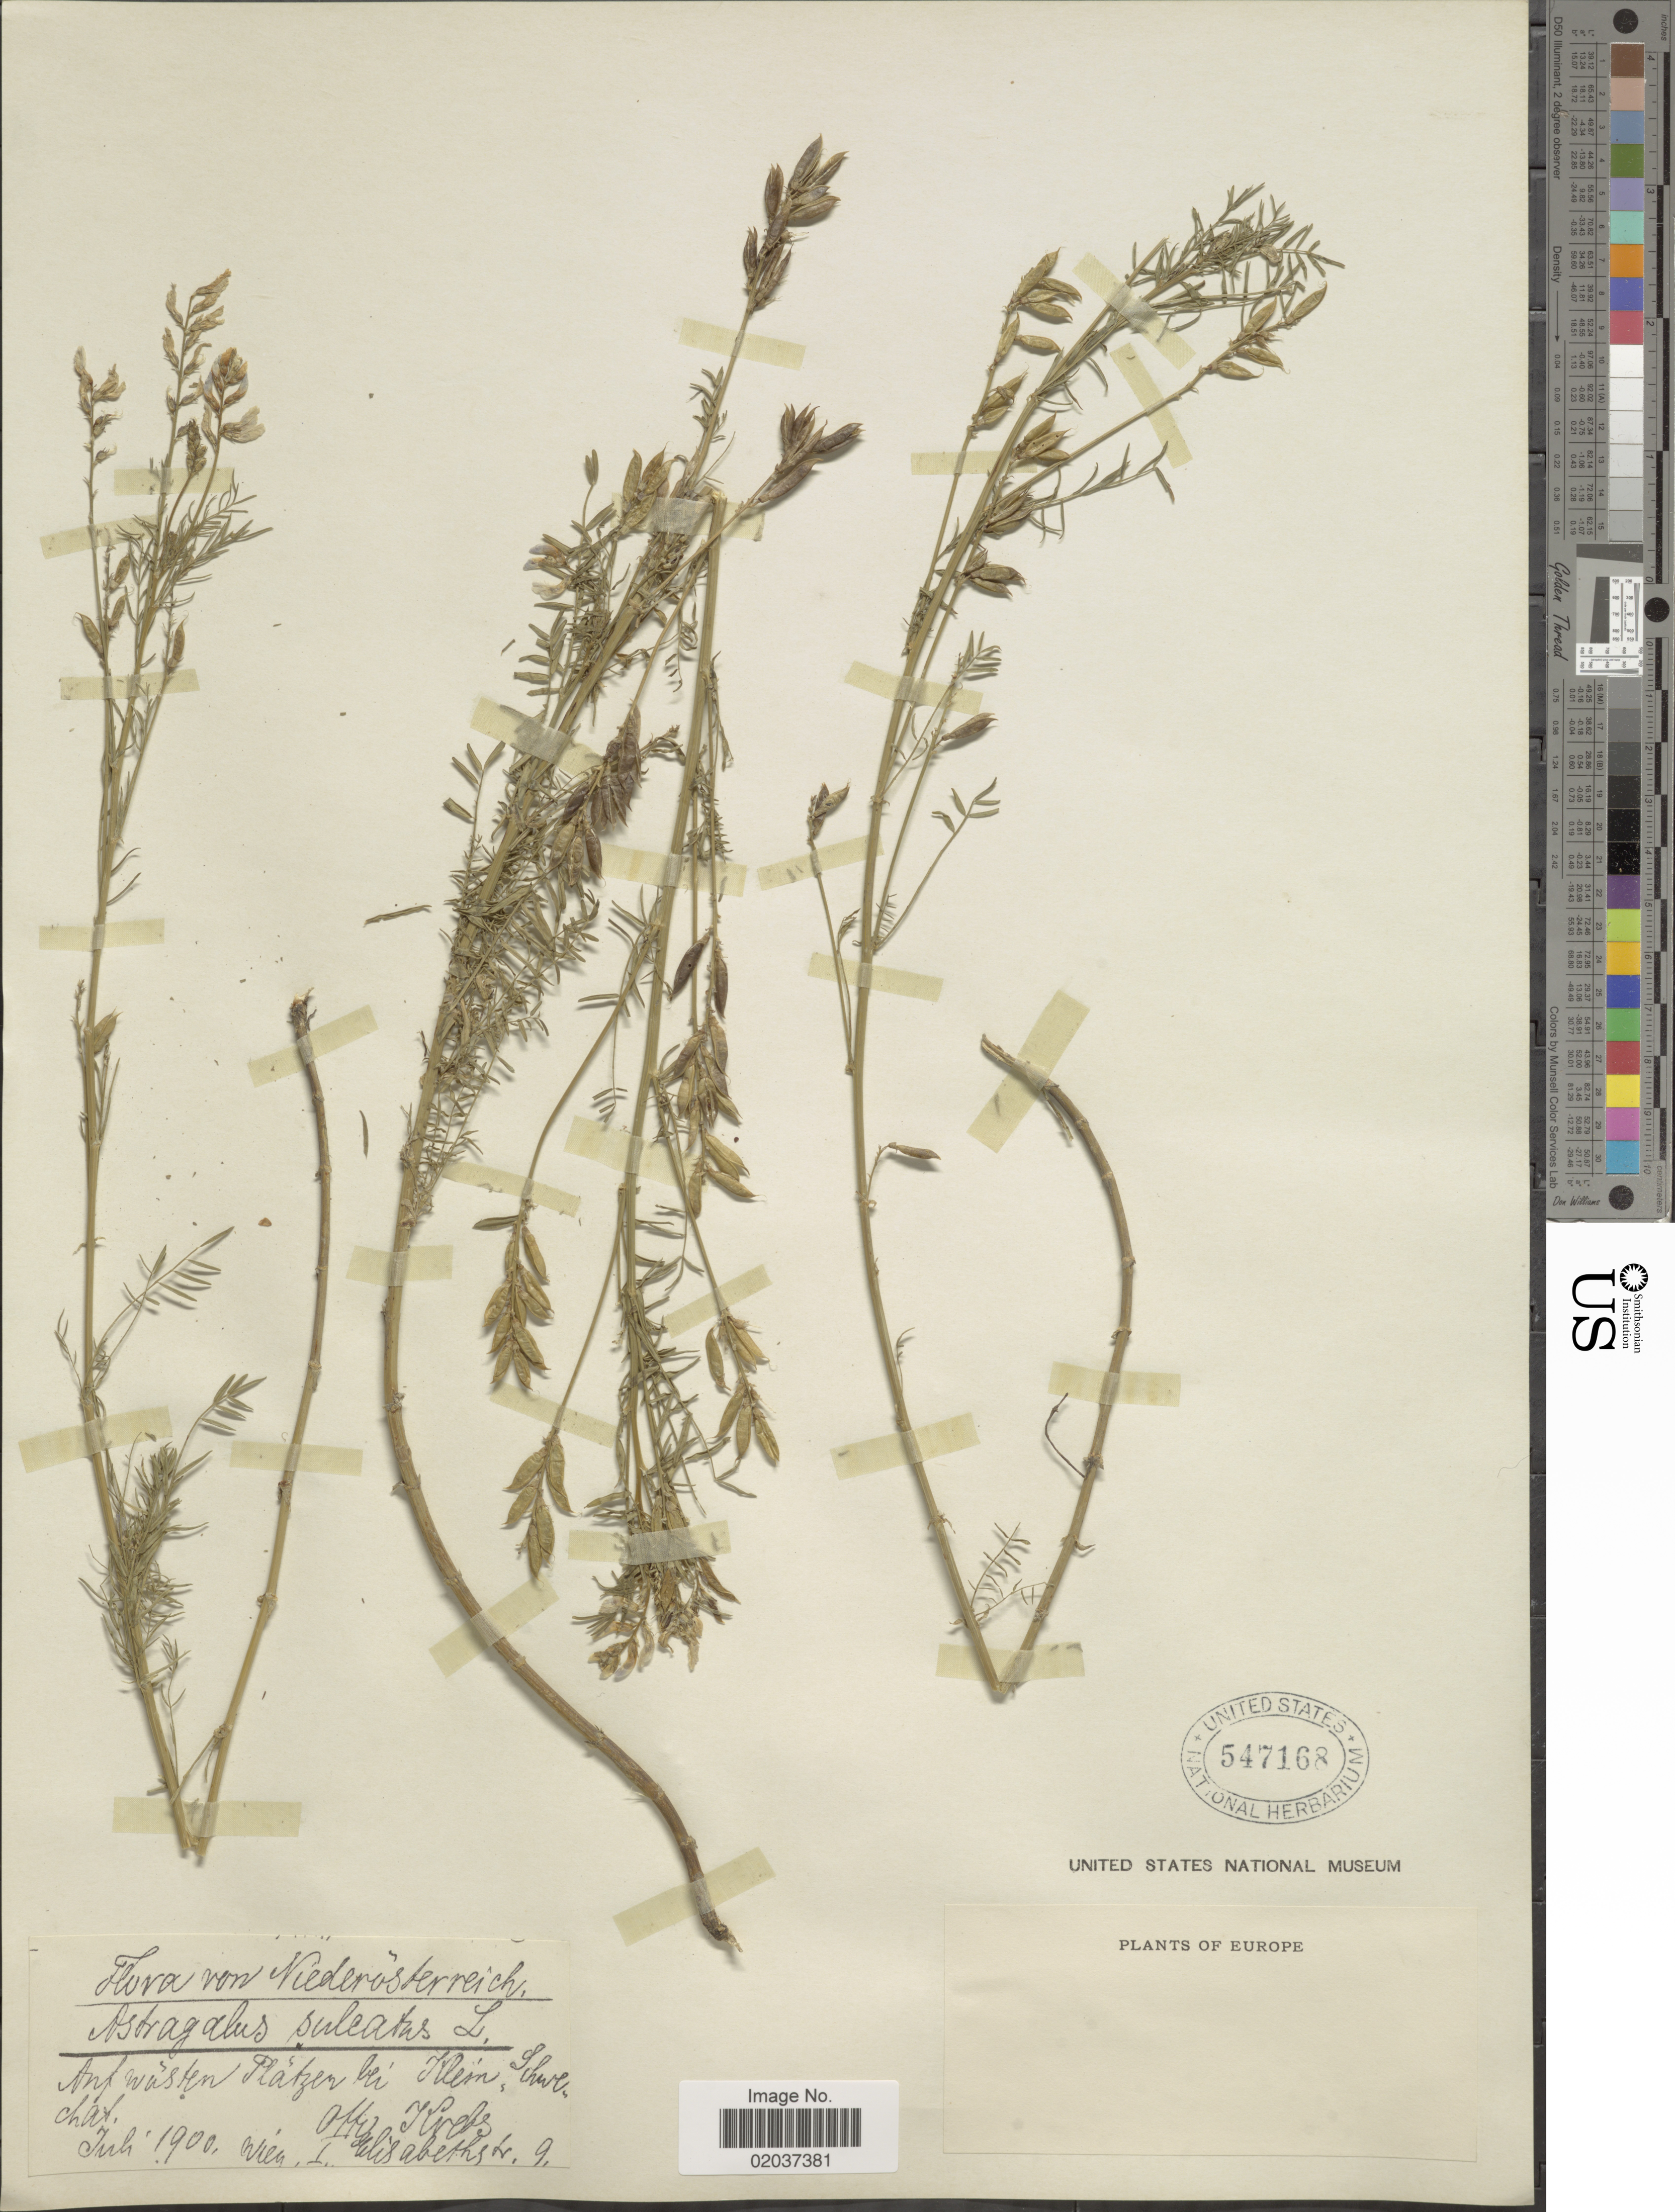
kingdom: Plantae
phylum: Tracheophyta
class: Magnoliopsida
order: Fabales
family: Fabaceae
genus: Astragalus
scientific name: Astragalus sulcatus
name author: L.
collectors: O. Krebs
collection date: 1900-07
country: Austria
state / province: Niederosterreich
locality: Auf wüsten Platzen bei Klein.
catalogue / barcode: US 547169